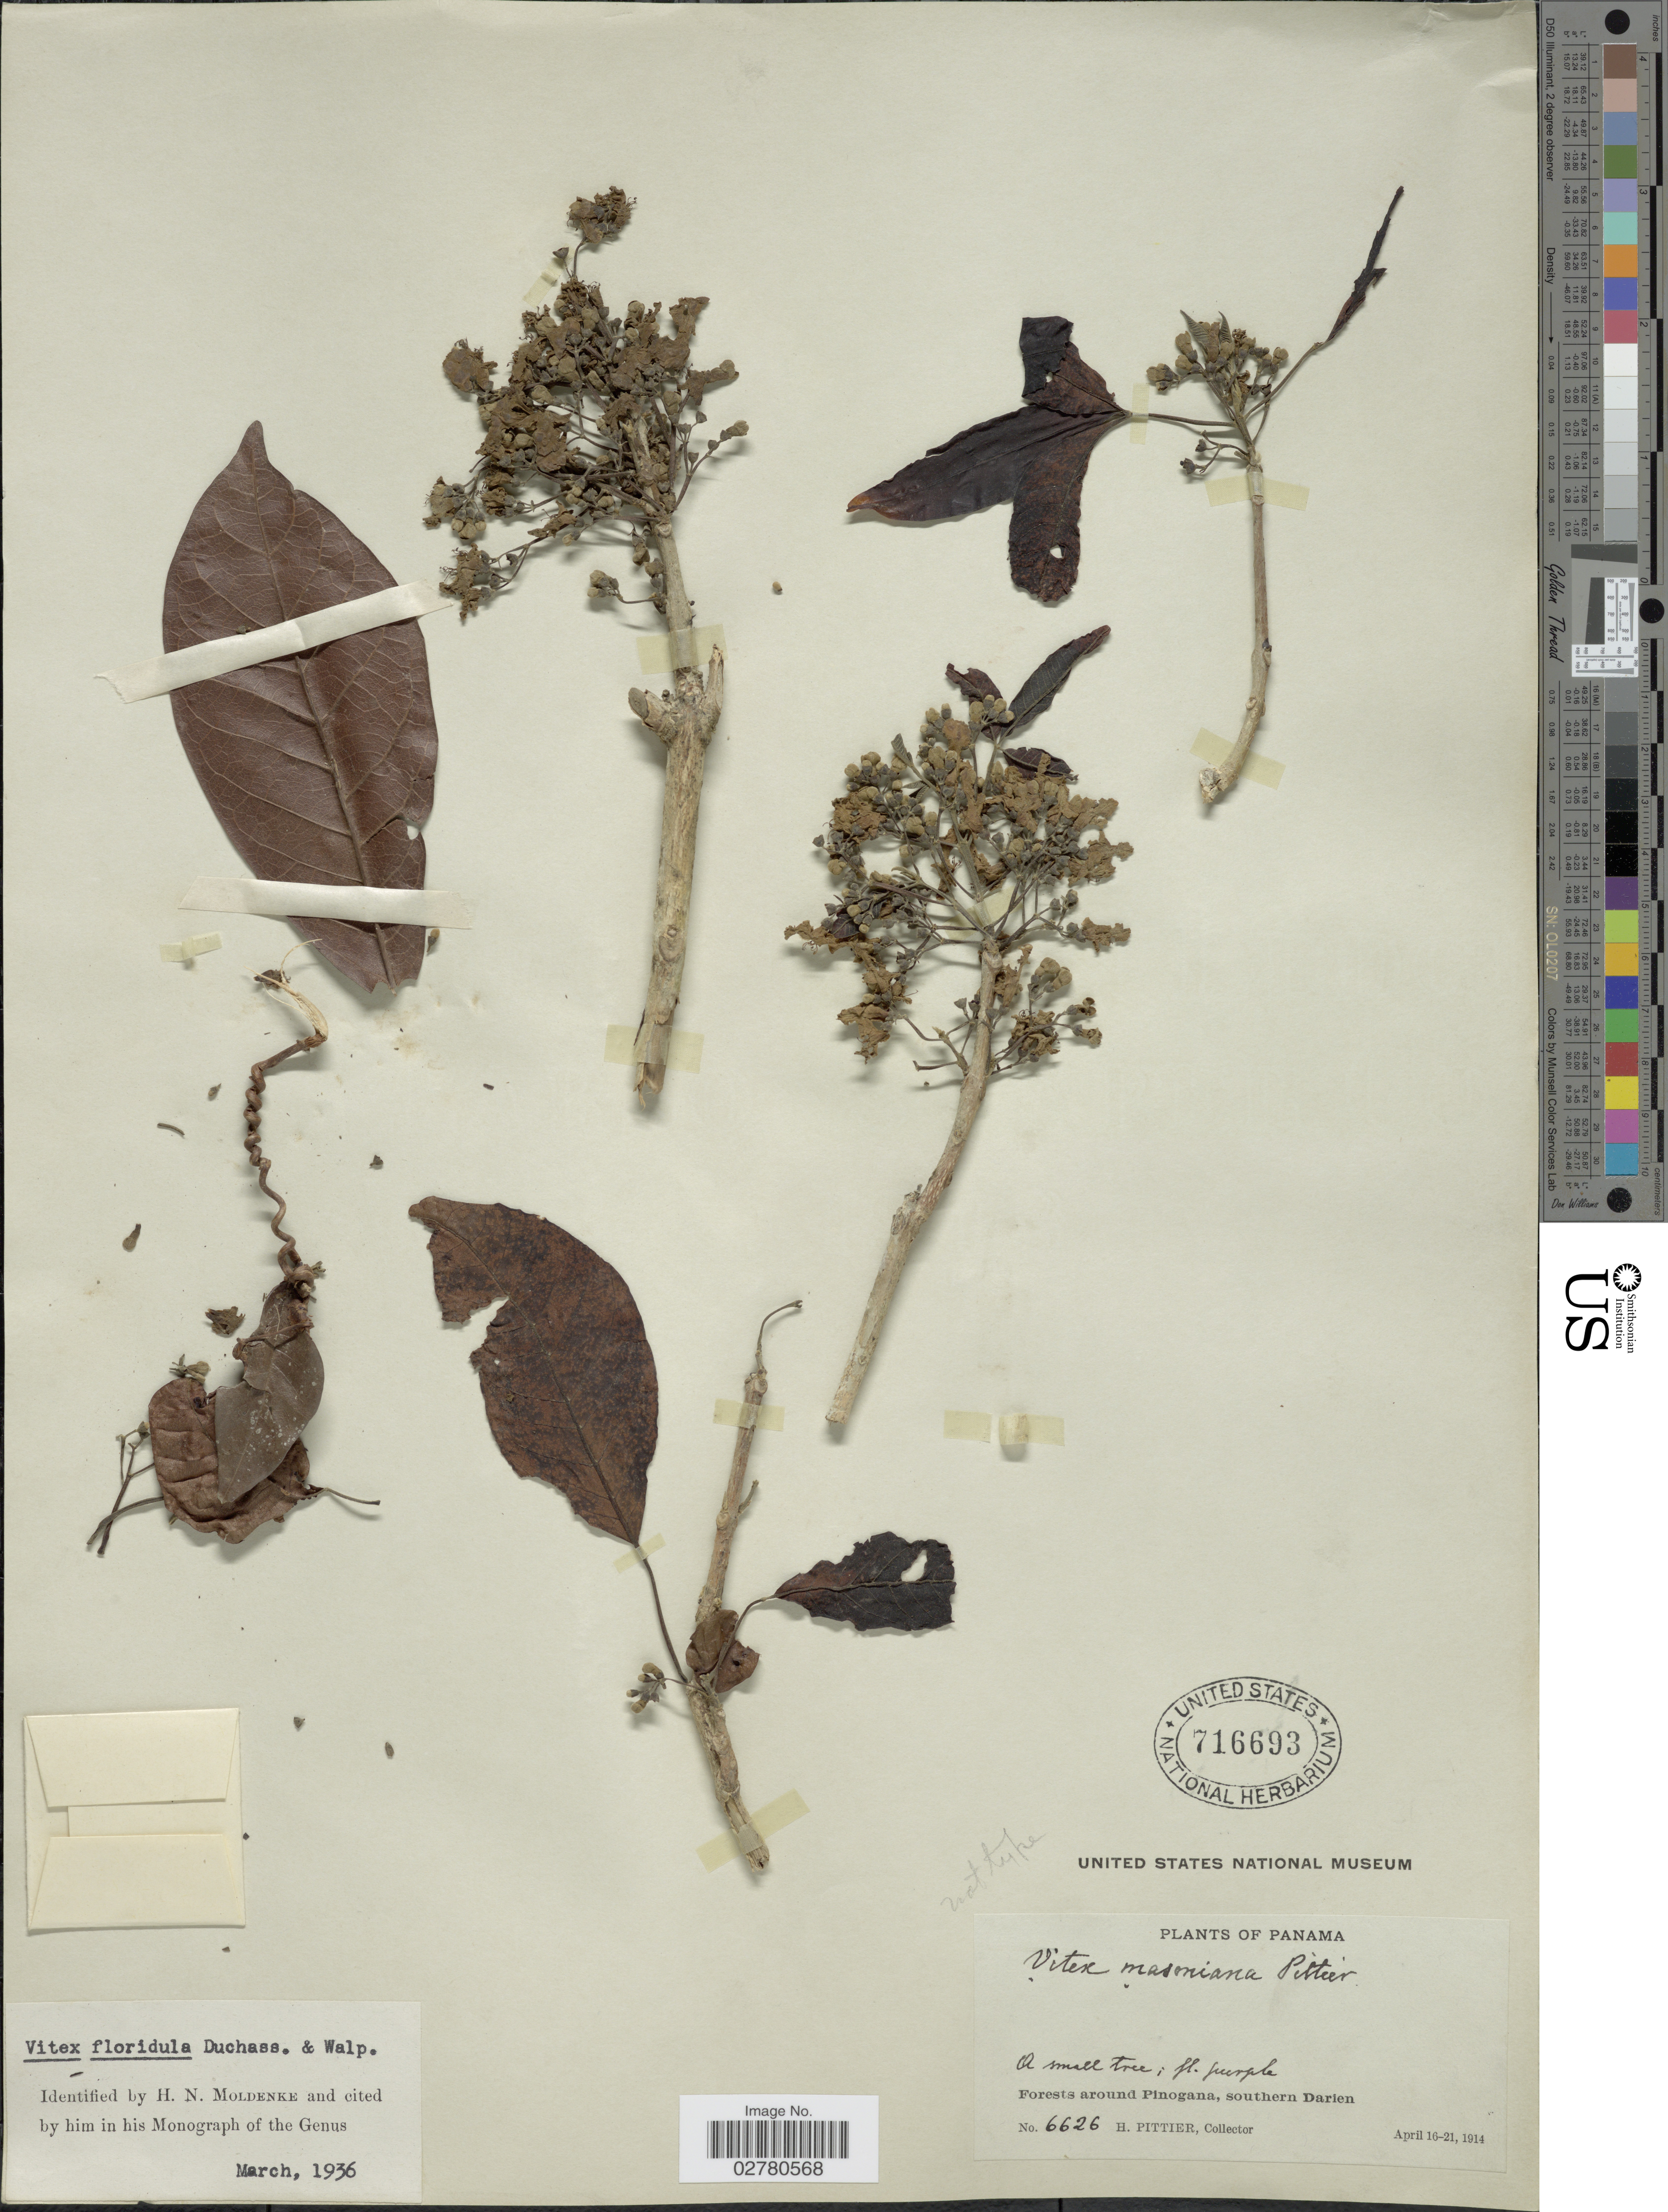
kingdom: Plantae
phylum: Tracheophyta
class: Magnoliopsida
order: Lamiales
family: Lamiaceae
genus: Vitex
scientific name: Vitex floridula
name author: Duchass. & Walp.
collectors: H. F. Pittier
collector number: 6626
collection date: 1914-04-16/1914-04-21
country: Panama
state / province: Darién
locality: Forests around Pinogana, southern Darien.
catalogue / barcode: US 716693